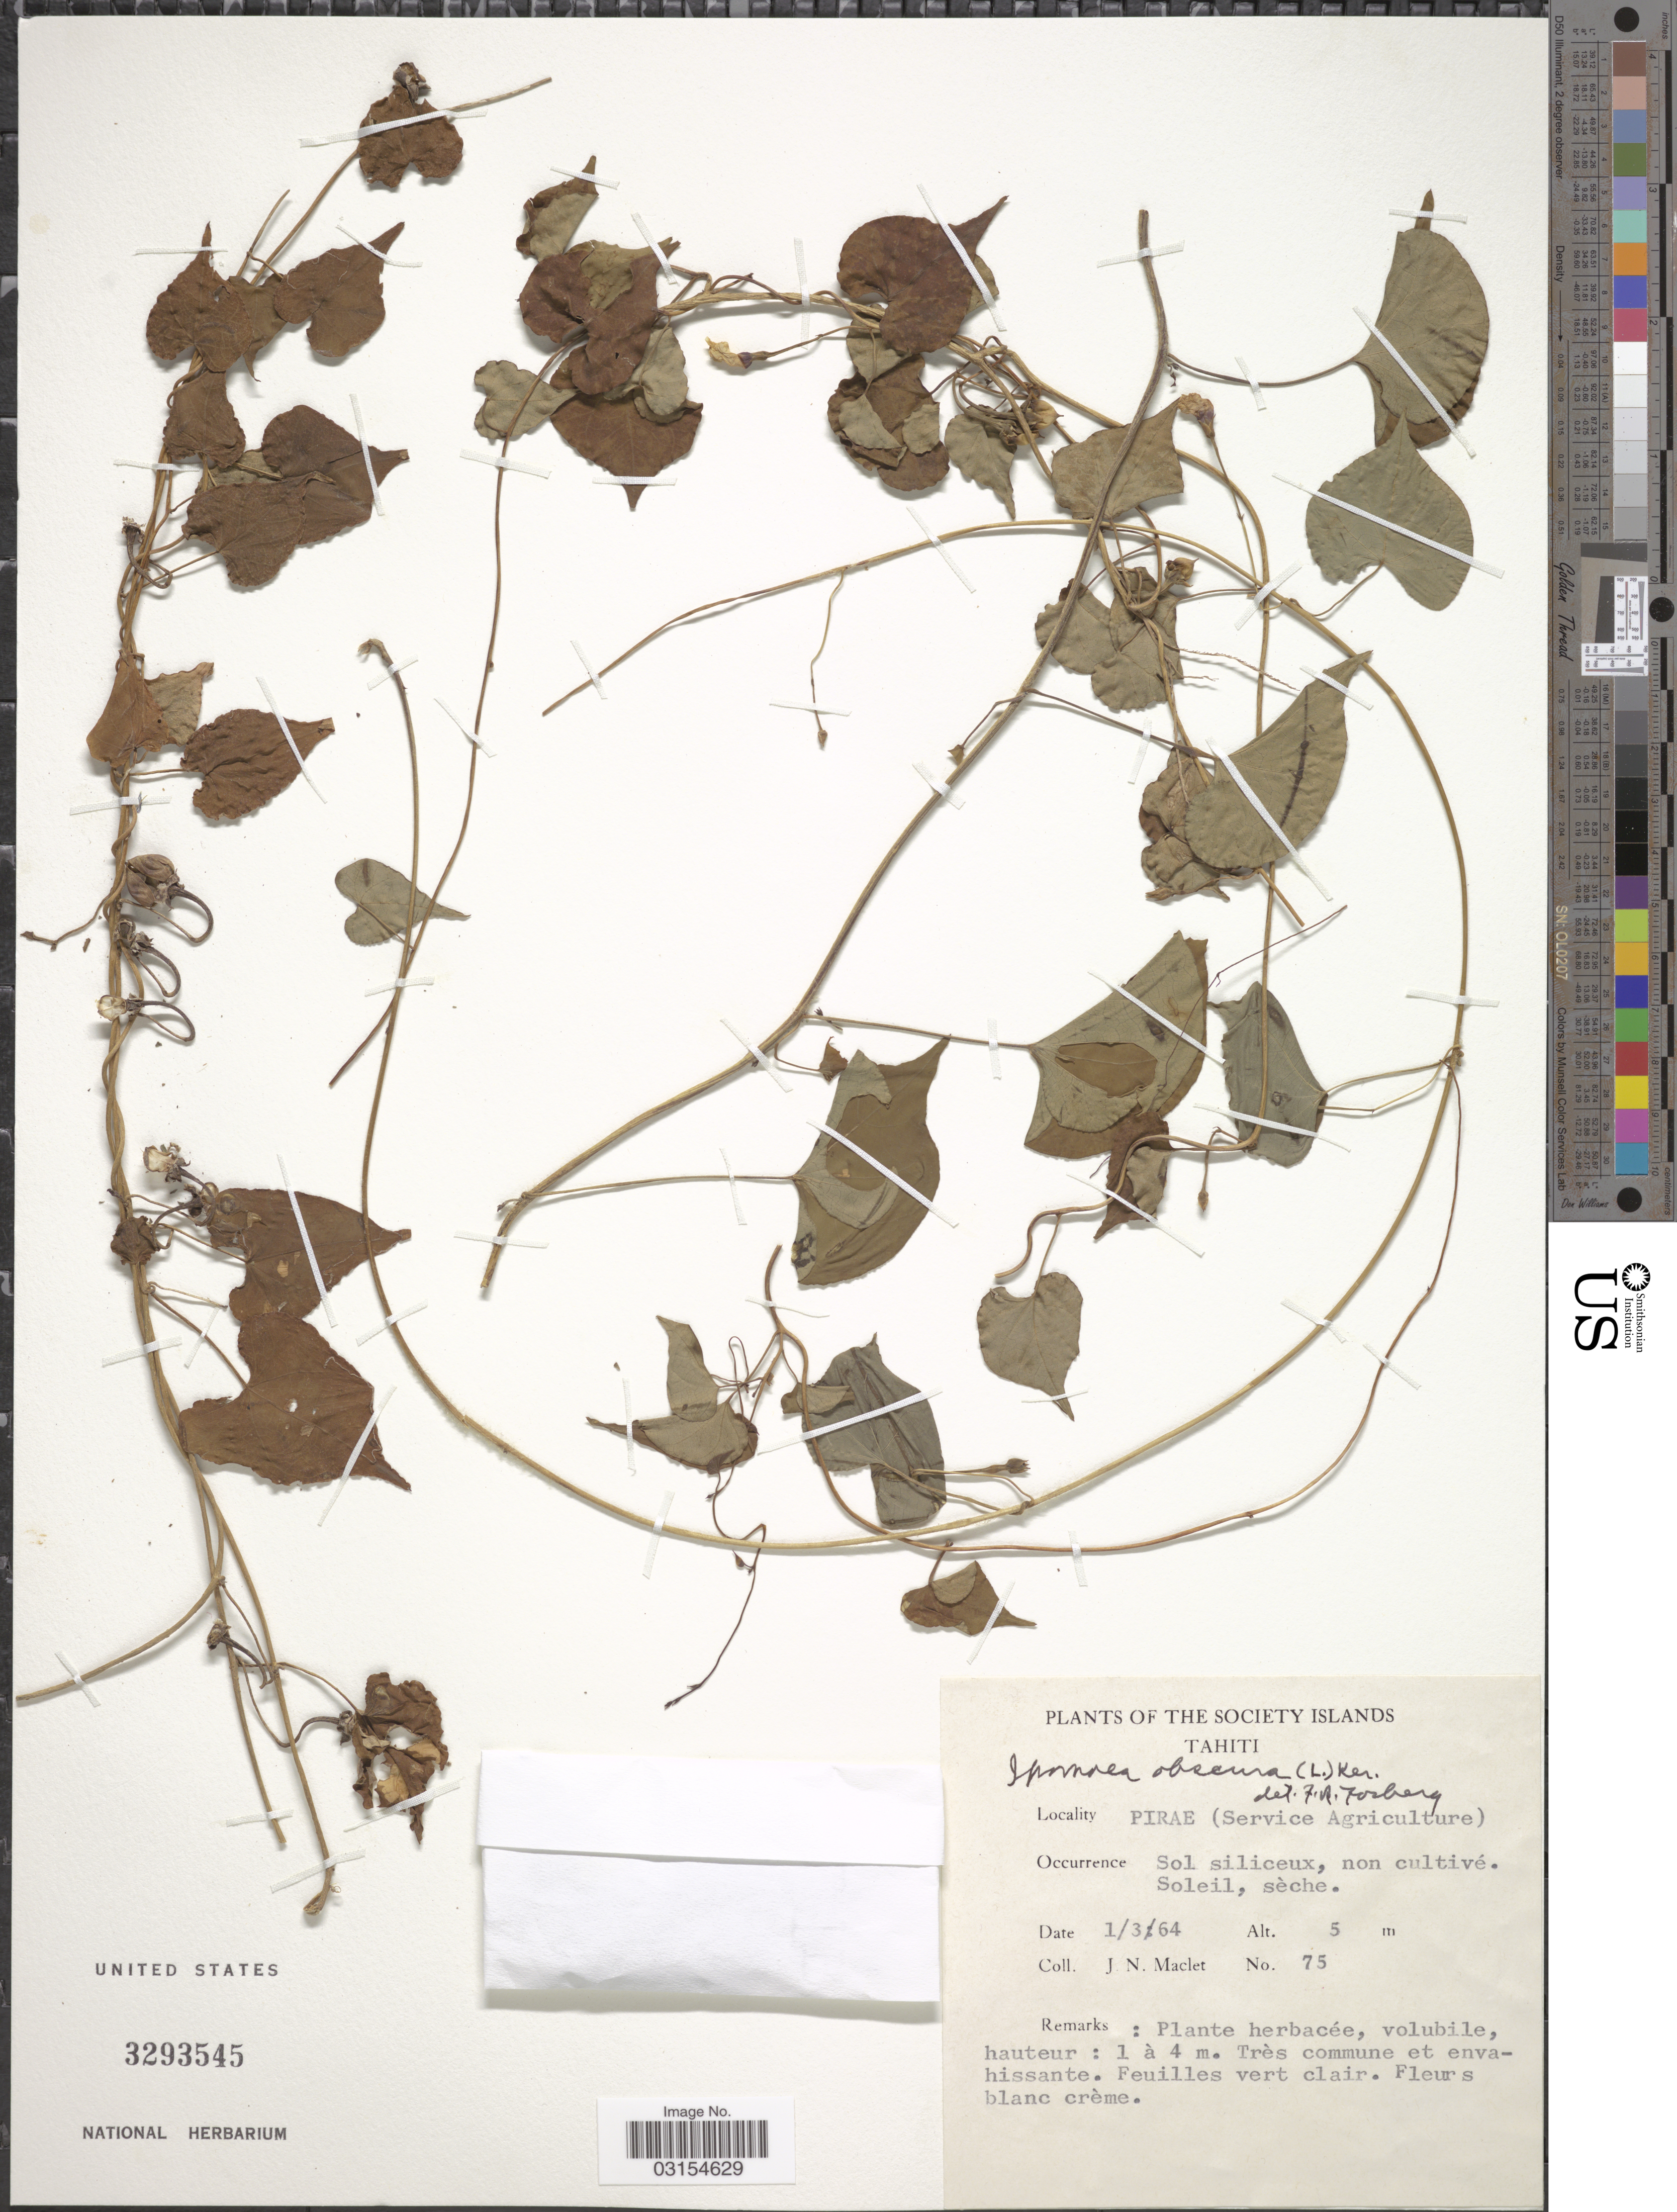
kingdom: Plantae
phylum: Tracheophyta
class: Magnoliopsida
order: Solanales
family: Convolvulaceae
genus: Ipomoea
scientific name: Ipomoea obscura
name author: (L.) Ker Gawl.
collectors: J. Maclet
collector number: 75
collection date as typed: Transcribed d/m/y: 1/3/64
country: French Polynesia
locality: Society Islands. Tahiti. Pirae (Service Agriculture).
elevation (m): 5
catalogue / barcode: US 3293545